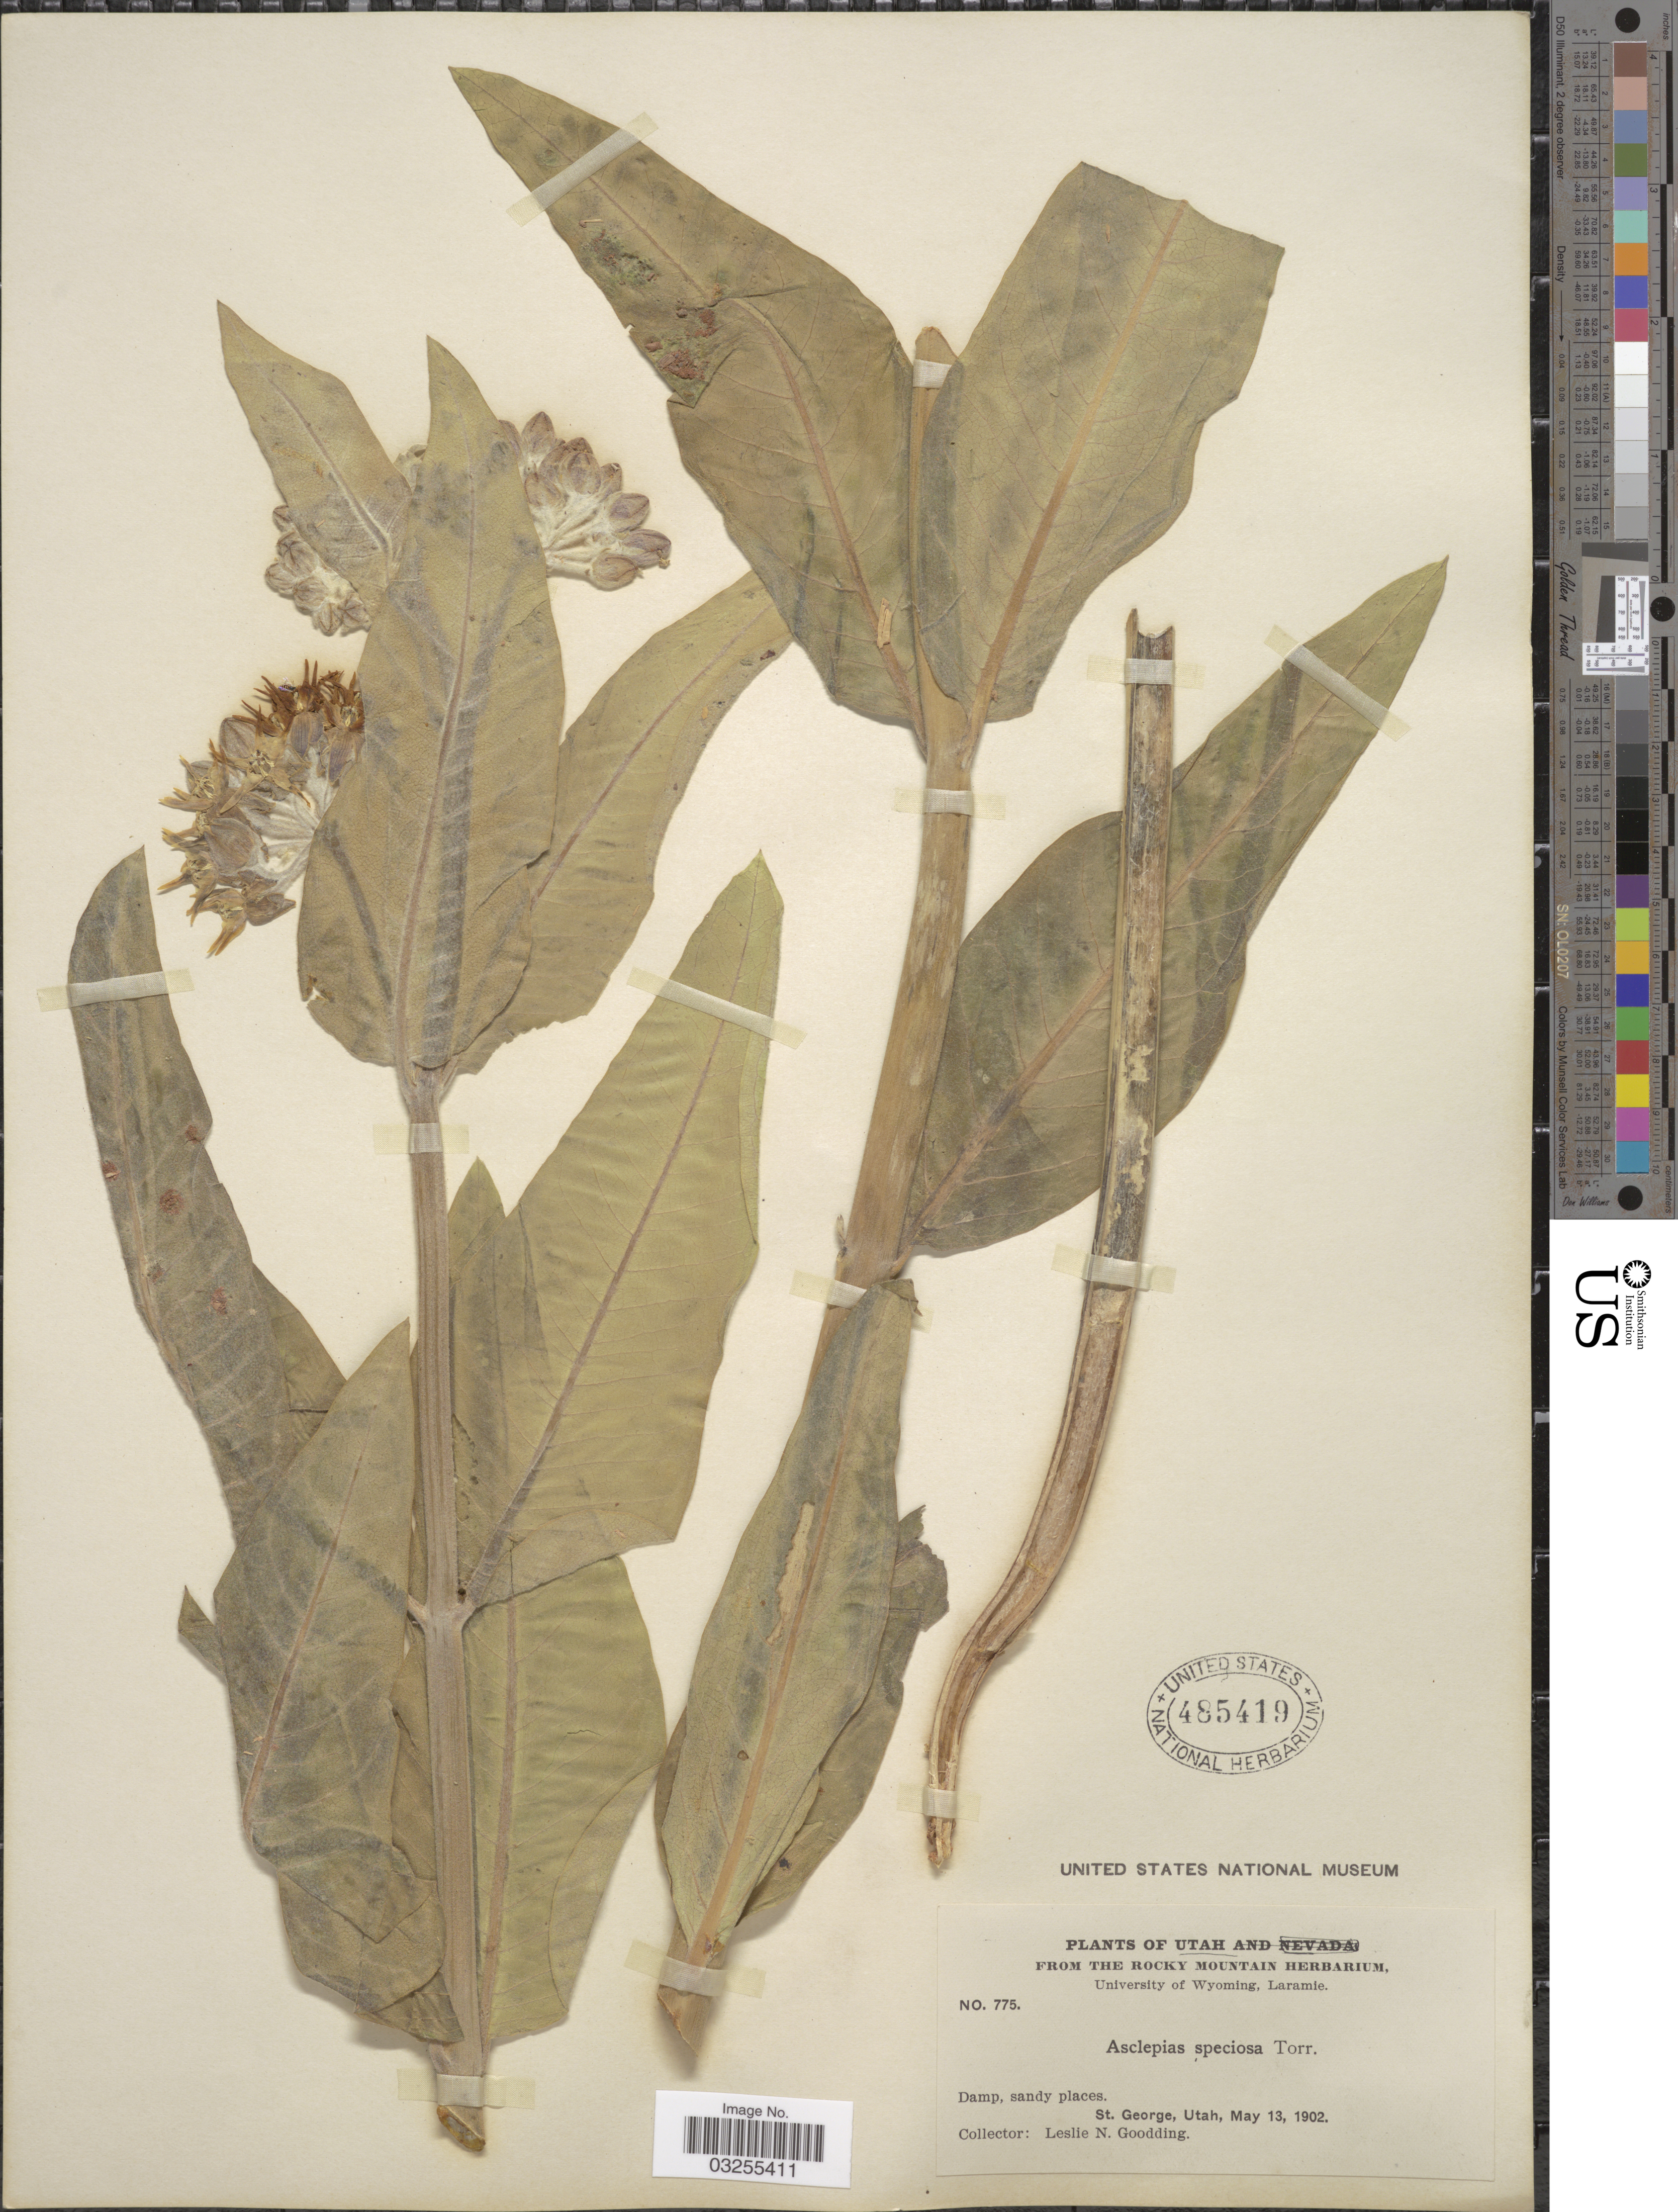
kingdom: Plantae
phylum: Tracheophyta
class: Magnoliopsida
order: Gentianales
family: Apocynaceae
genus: Asclepias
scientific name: Asclepias speciosa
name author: Torr.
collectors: L. N. Goodding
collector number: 775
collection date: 1902-05-13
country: United States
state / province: Utah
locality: St. George.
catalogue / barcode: US 485419